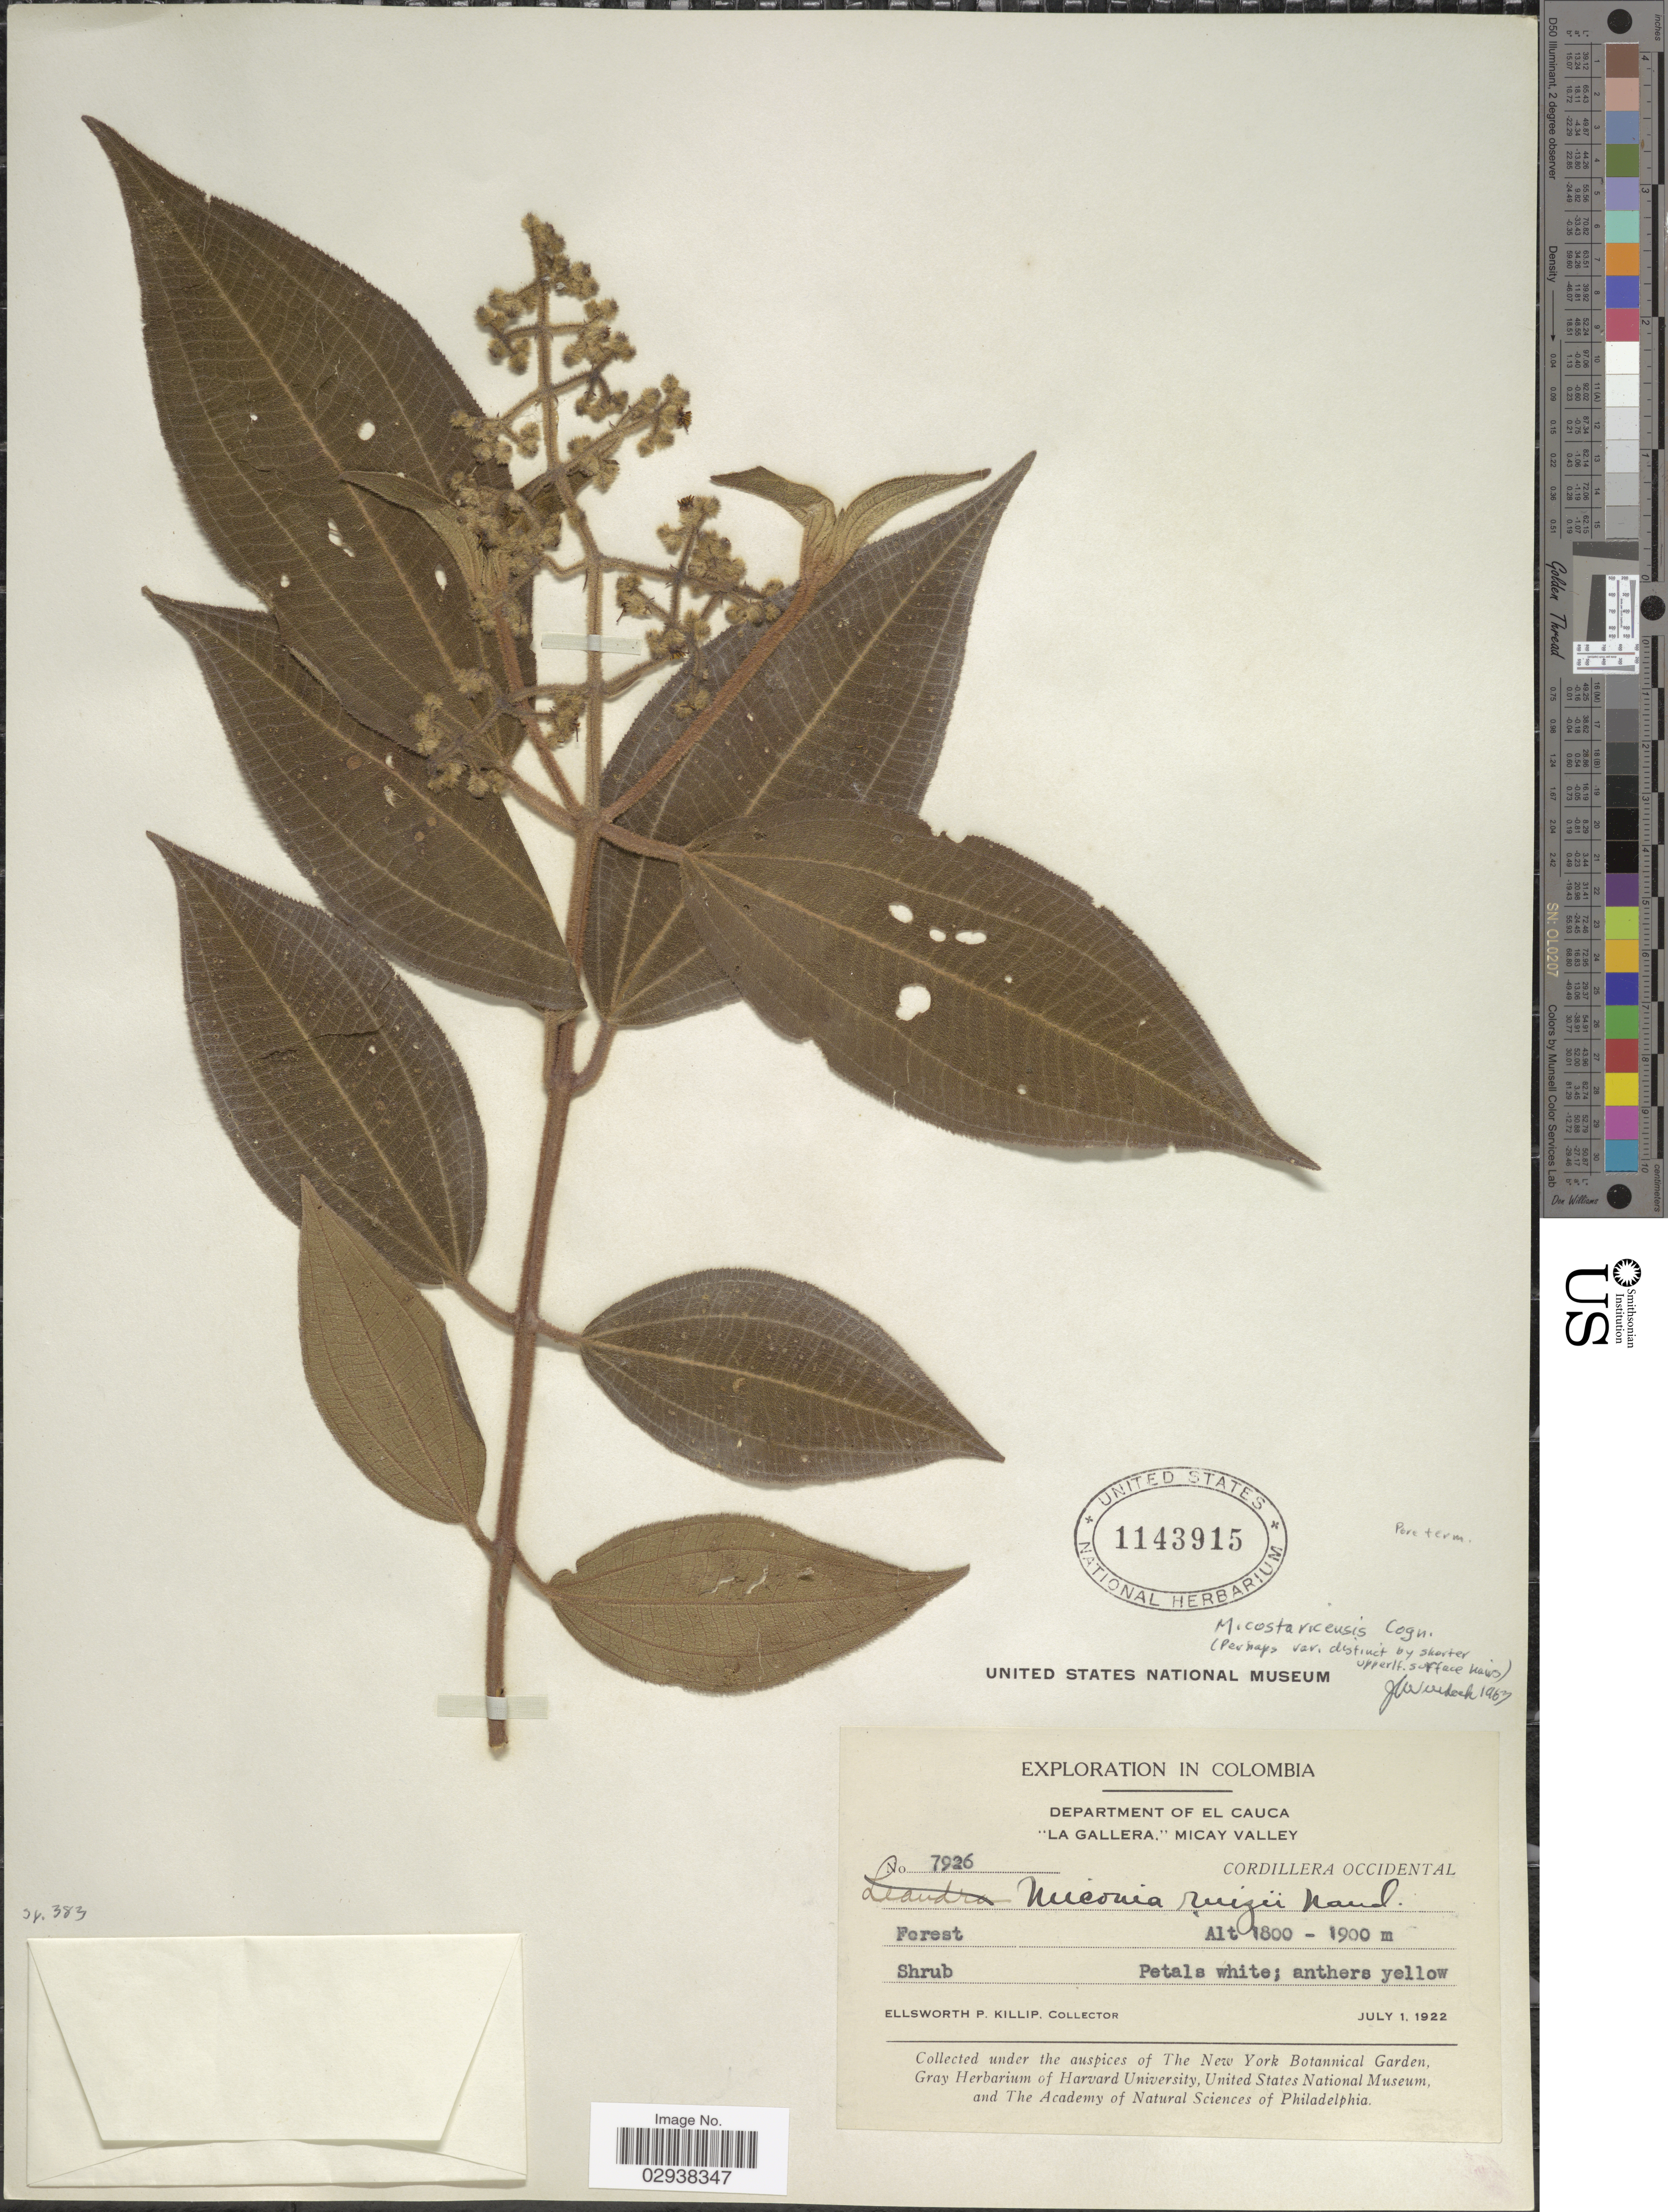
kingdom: Plantae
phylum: Tracheophyta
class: Magnoliopsida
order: Myrtales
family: Melastomataceae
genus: Miconia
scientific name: Miconia costaricensis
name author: Cogn.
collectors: E. P. Killip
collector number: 7926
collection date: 1922-07-01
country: Colombia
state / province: Cauca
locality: Department of El Cauca. "La Galera," Micay Valley. Cordillera Occidental.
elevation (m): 1800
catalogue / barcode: US 1143915